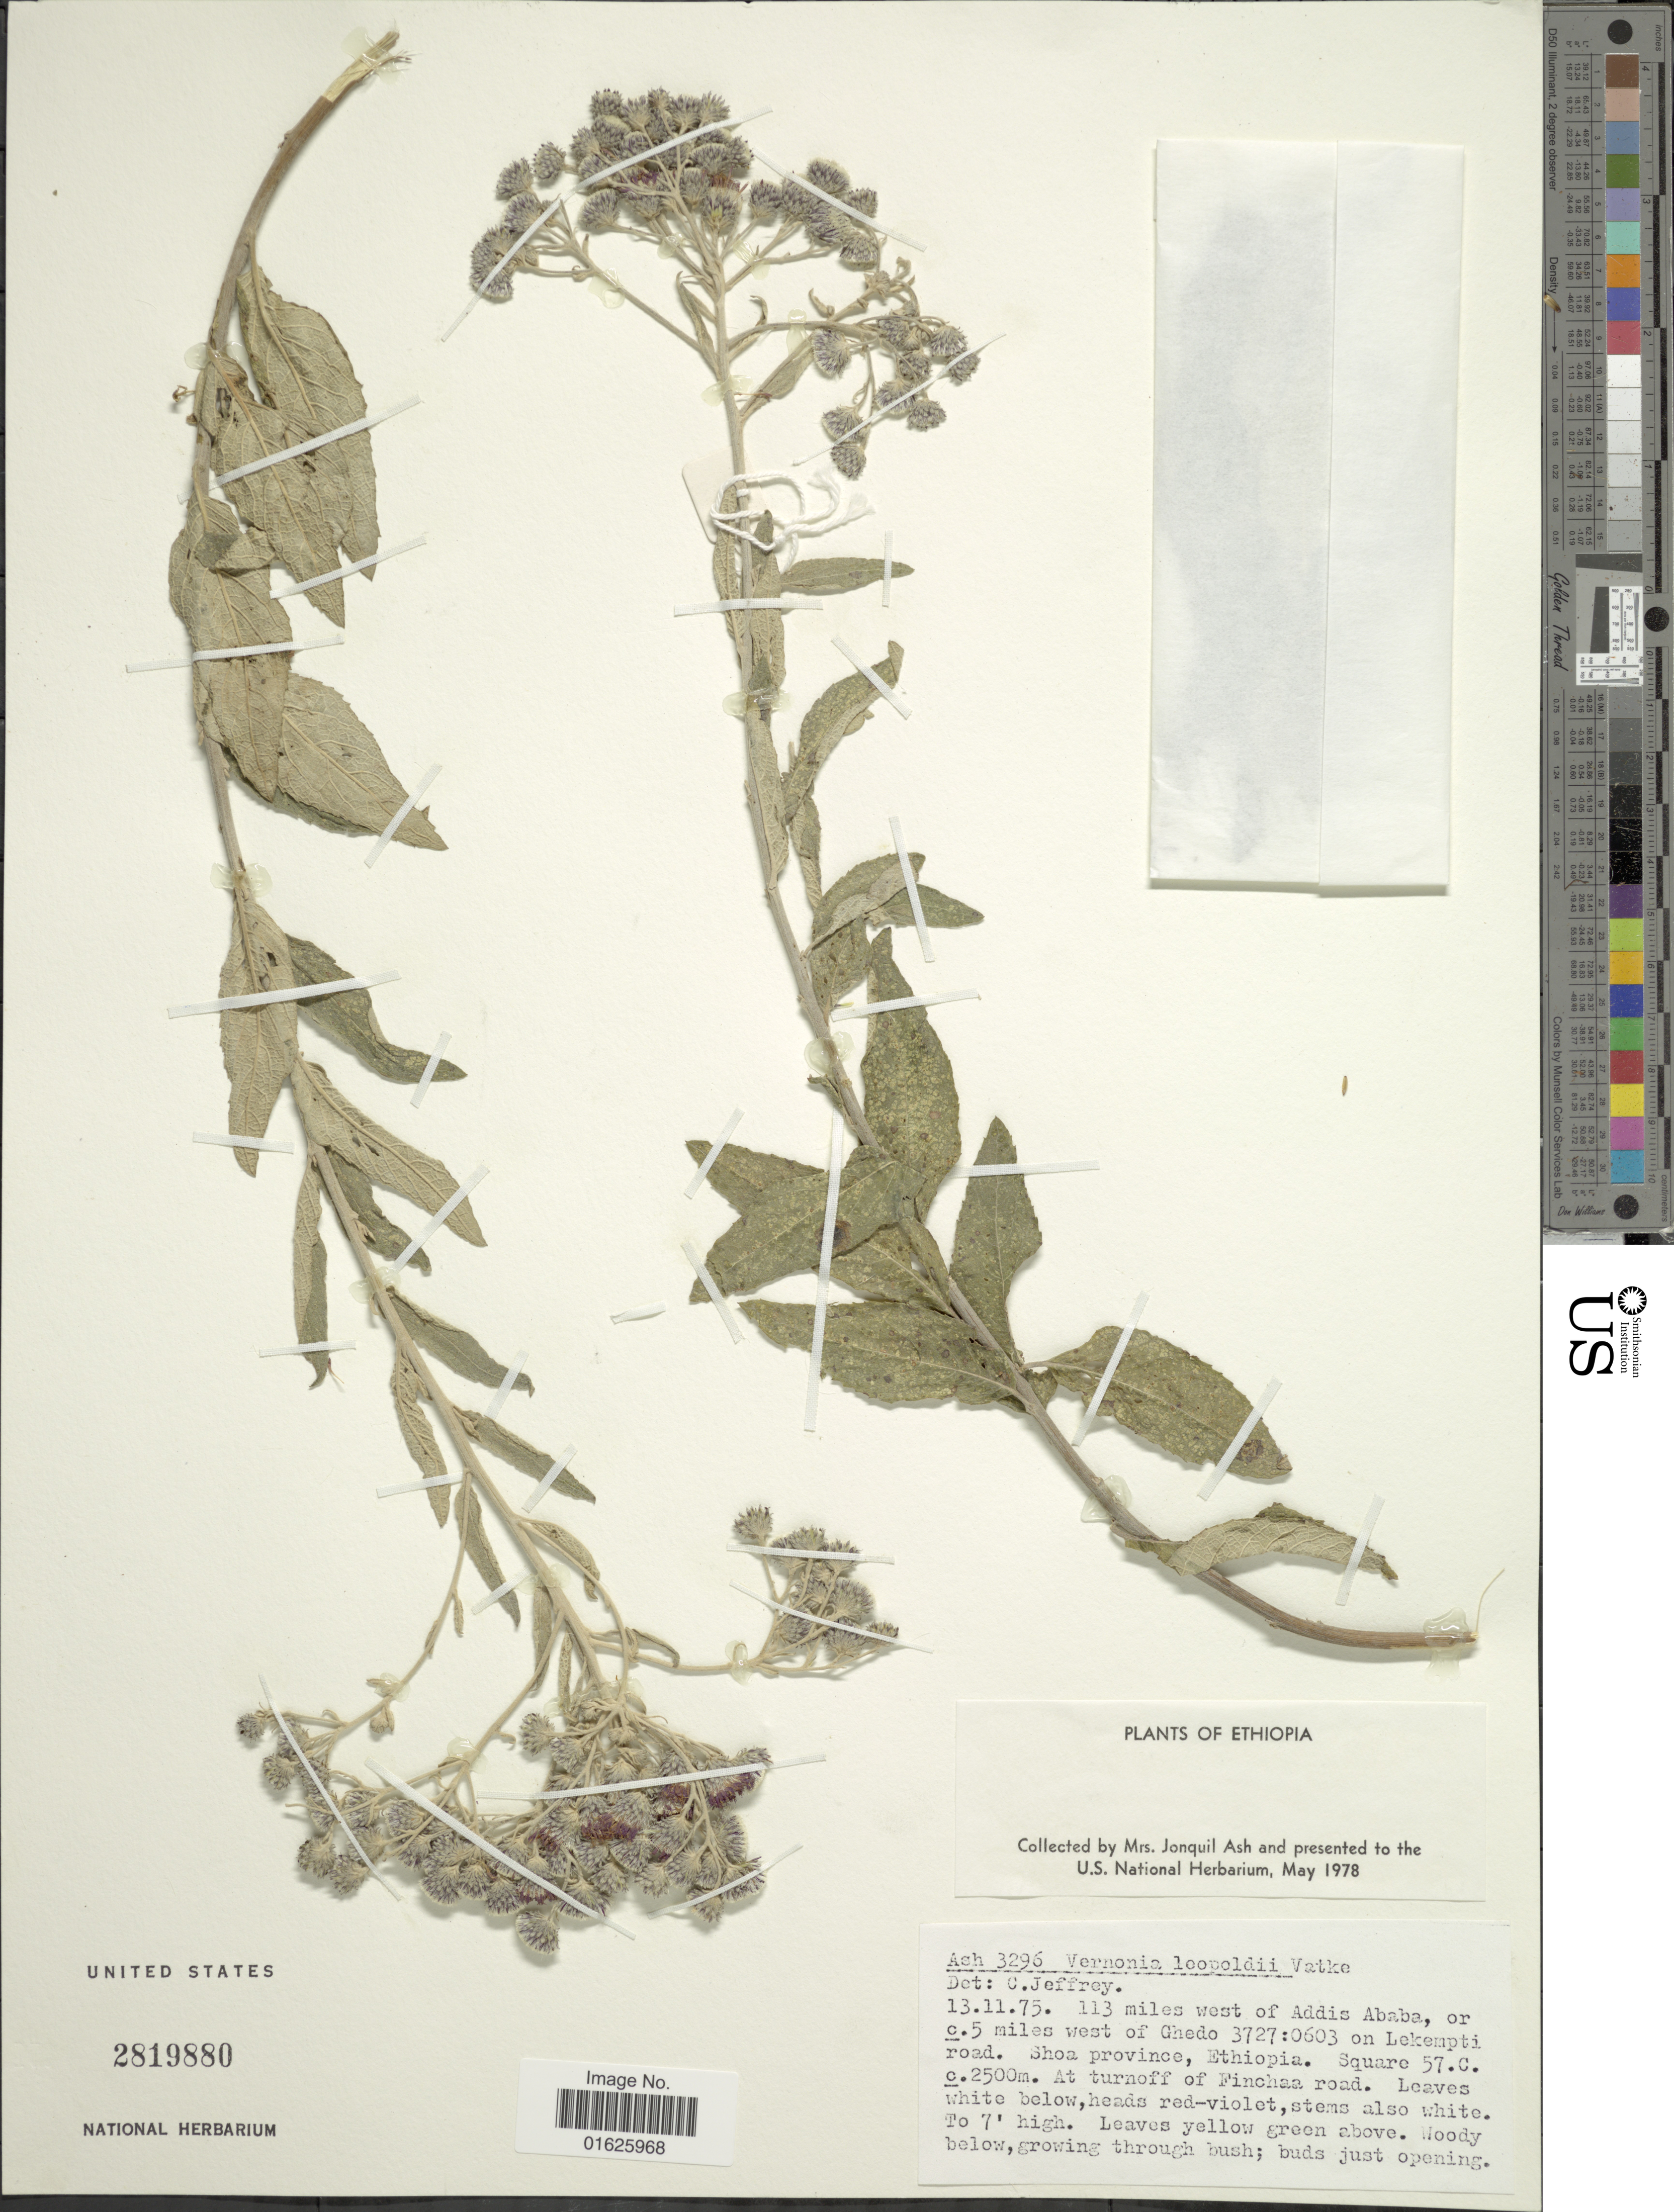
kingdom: Plantae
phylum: Tracheophyta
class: Magnoliopsida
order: Asterales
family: Asteraceae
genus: Orbivestus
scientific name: Orbivestus leopoldii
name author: (Vatke) H. Rob.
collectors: J. Ash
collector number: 3296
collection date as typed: Transcribed d/m/y: 13/11/75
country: Ethiopia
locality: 113 miles west of Addis Ababa, or. c. 5 miles west Ghedo 3727:0603 om Lekempti road. Shoa province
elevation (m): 2500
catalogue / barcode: US 2819880